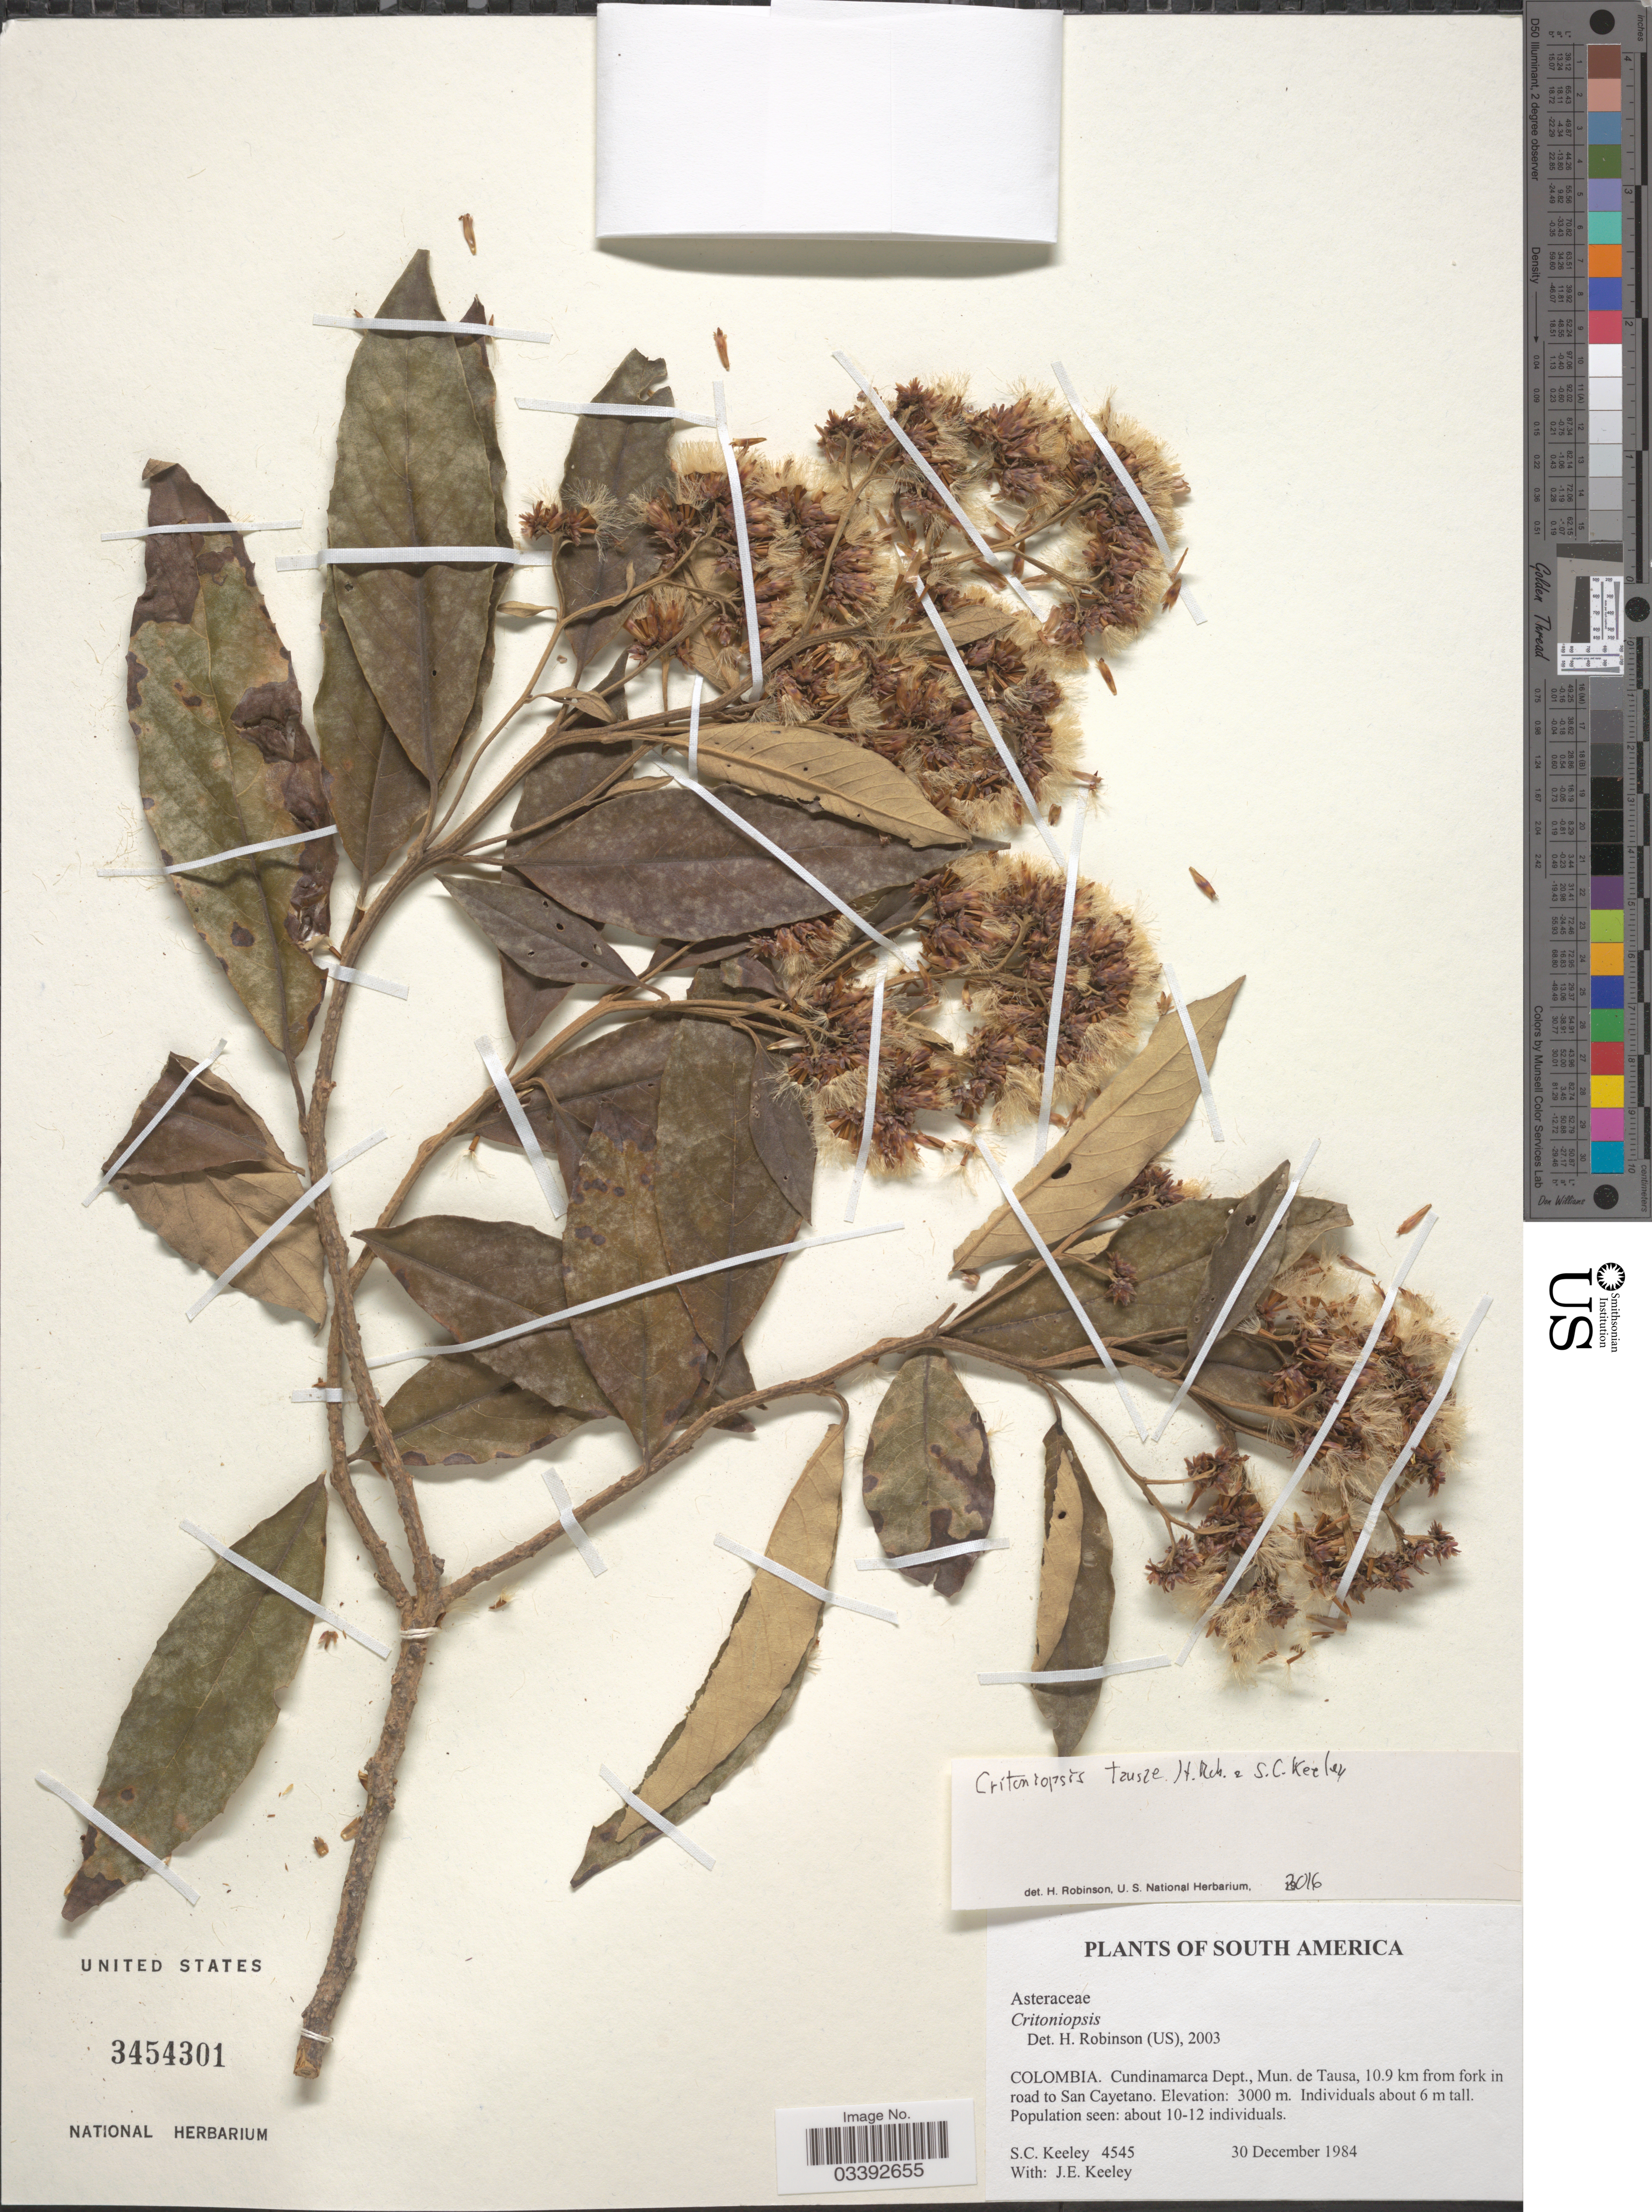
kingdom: Plantae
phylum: Tracheophyta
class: Magnoliopsida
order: Asterales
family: Asteraceae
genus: Critoniopsis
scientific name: Critoniopsis tausae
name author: H. Rob. & S.C. Keeley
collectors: S. C. Keeley & J. E. Keeley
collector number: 4545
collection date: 1984-12-30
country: Colombia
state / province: Cundinamarca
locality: Cundinamarca Dept., Mun. de Tausa, 10.9 km from fork in road to San Cayetano.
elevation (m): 3000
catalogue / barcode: US 3454301